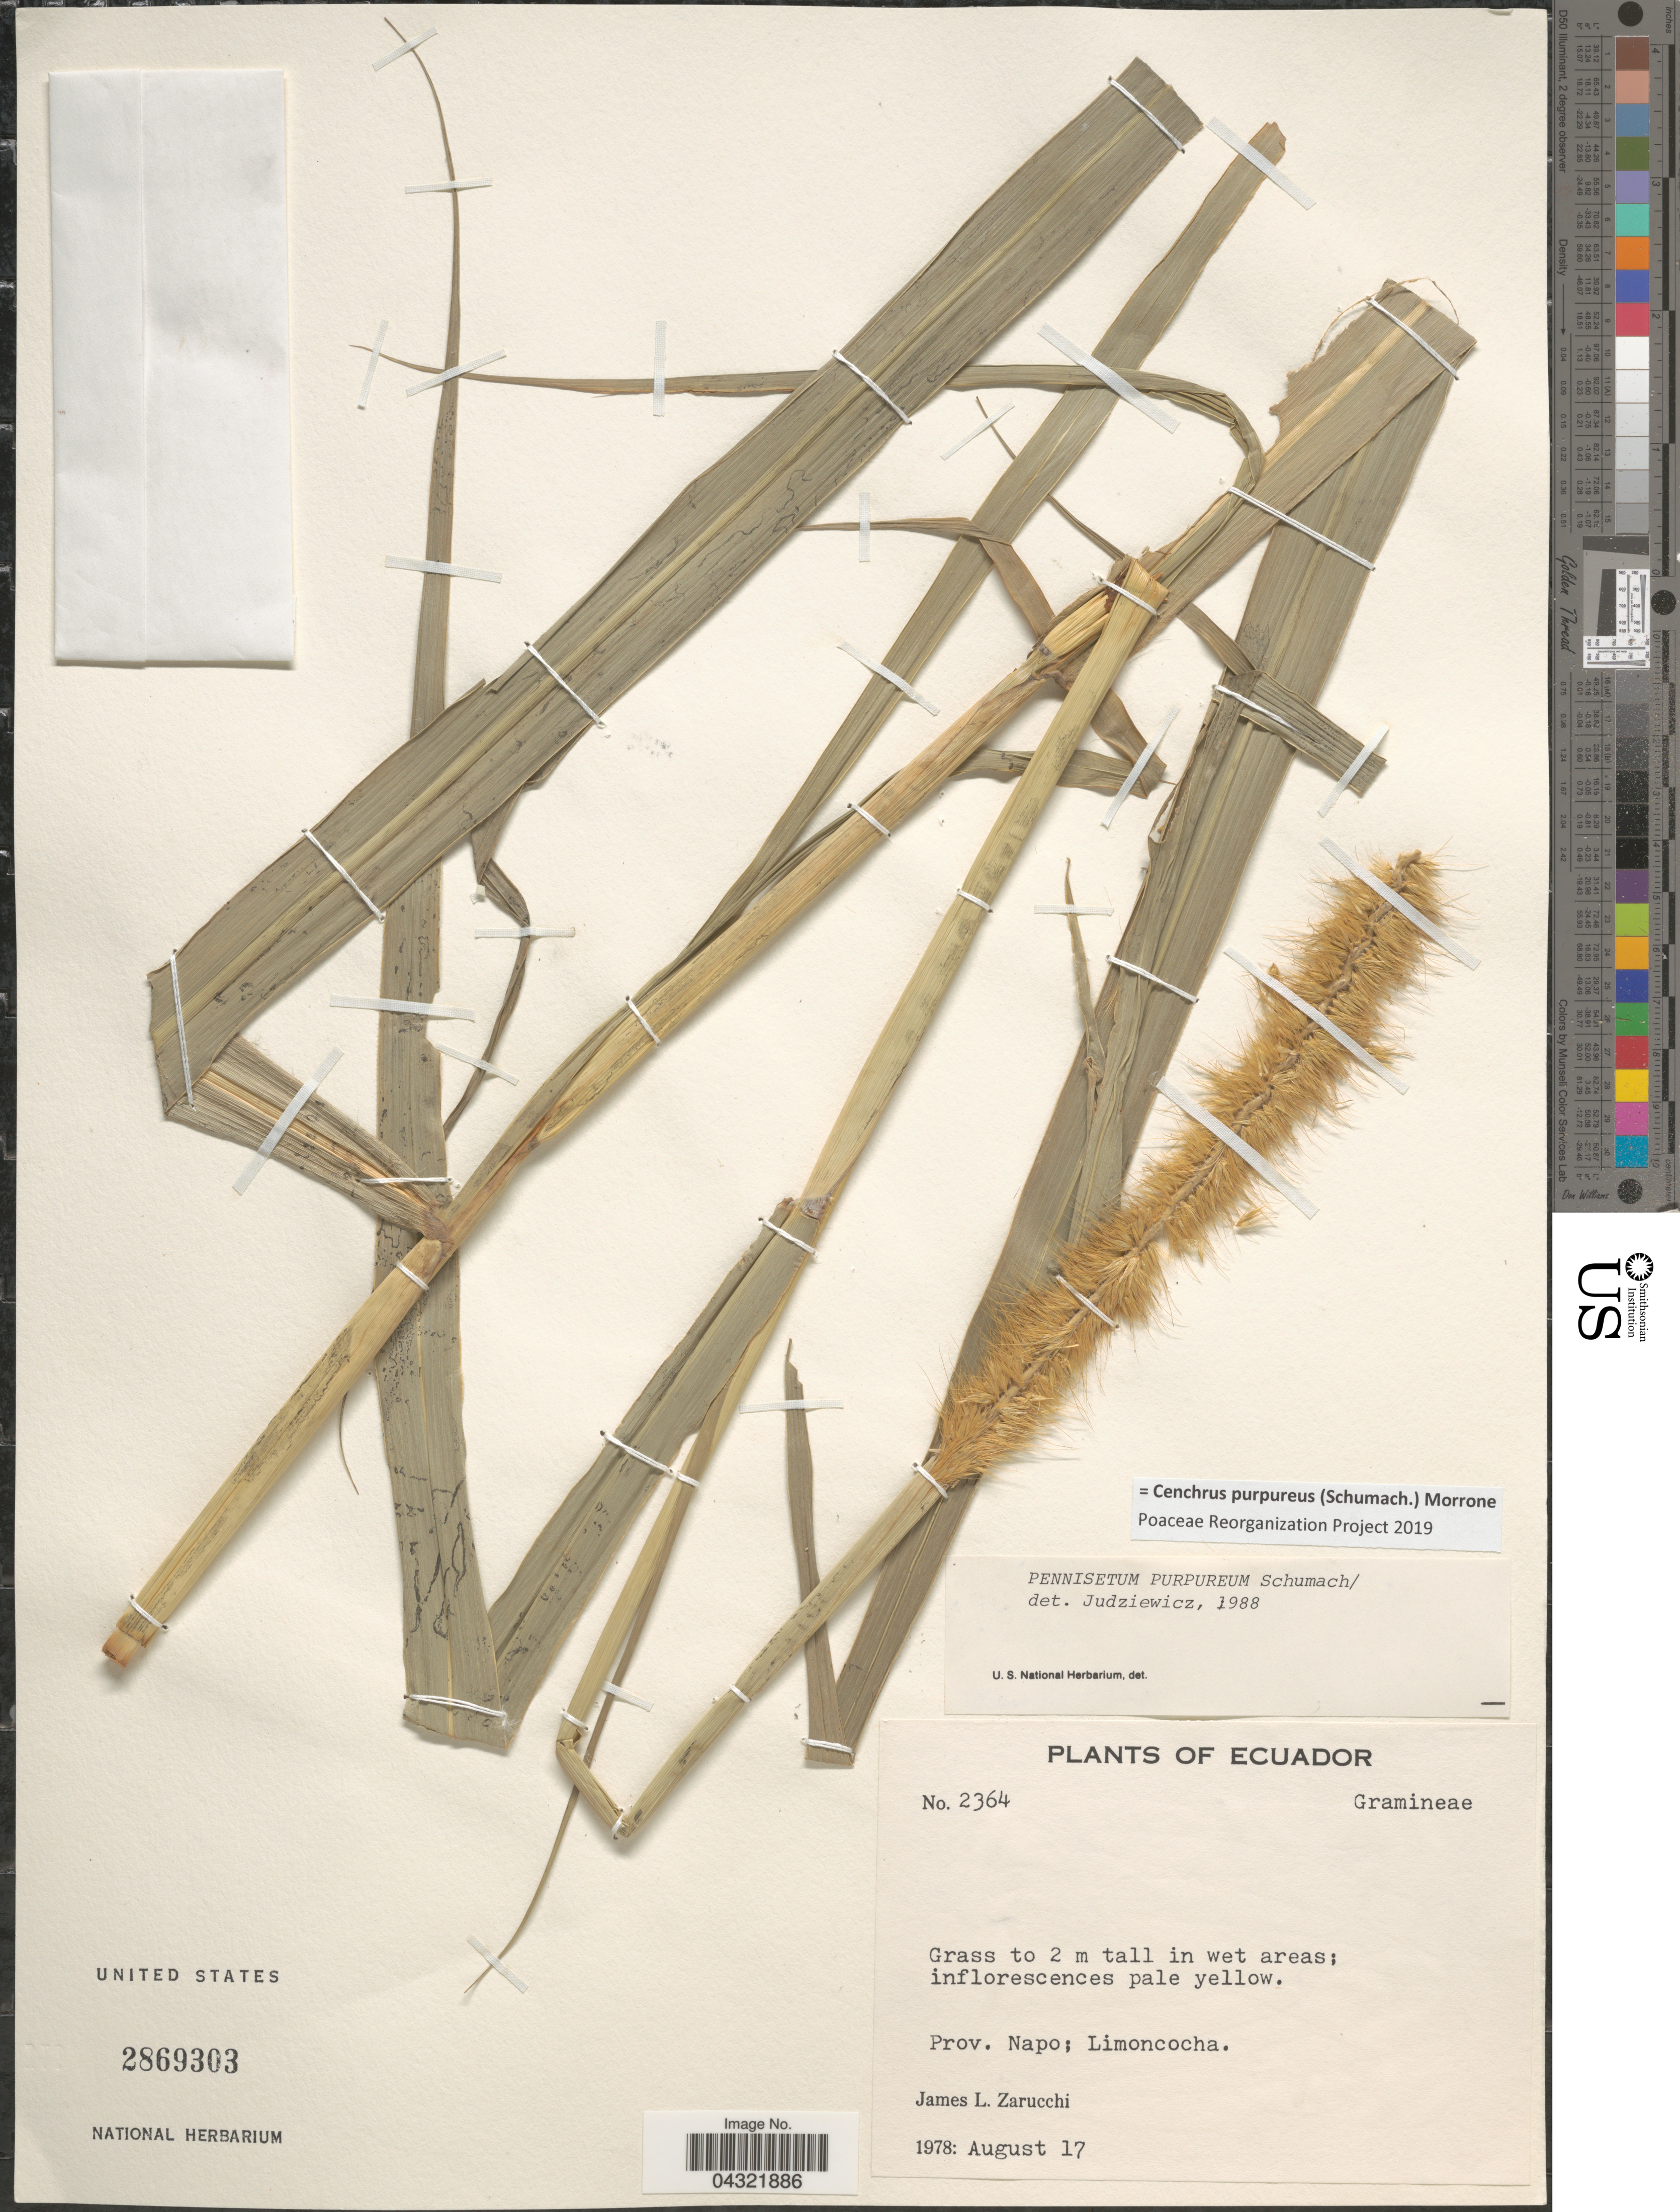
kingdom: Plantae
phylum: Tracheophyta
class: Liliopsida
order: Poales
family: Poaceae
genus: Cenchrus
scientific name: Cenchrus purpureus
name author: (Schumach.) Morrone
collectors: J. L. Zarucchi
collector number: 2364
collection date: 1978-08-17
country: Ecuador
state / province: Napo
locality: Limoncocha.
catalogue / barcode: US 2869303